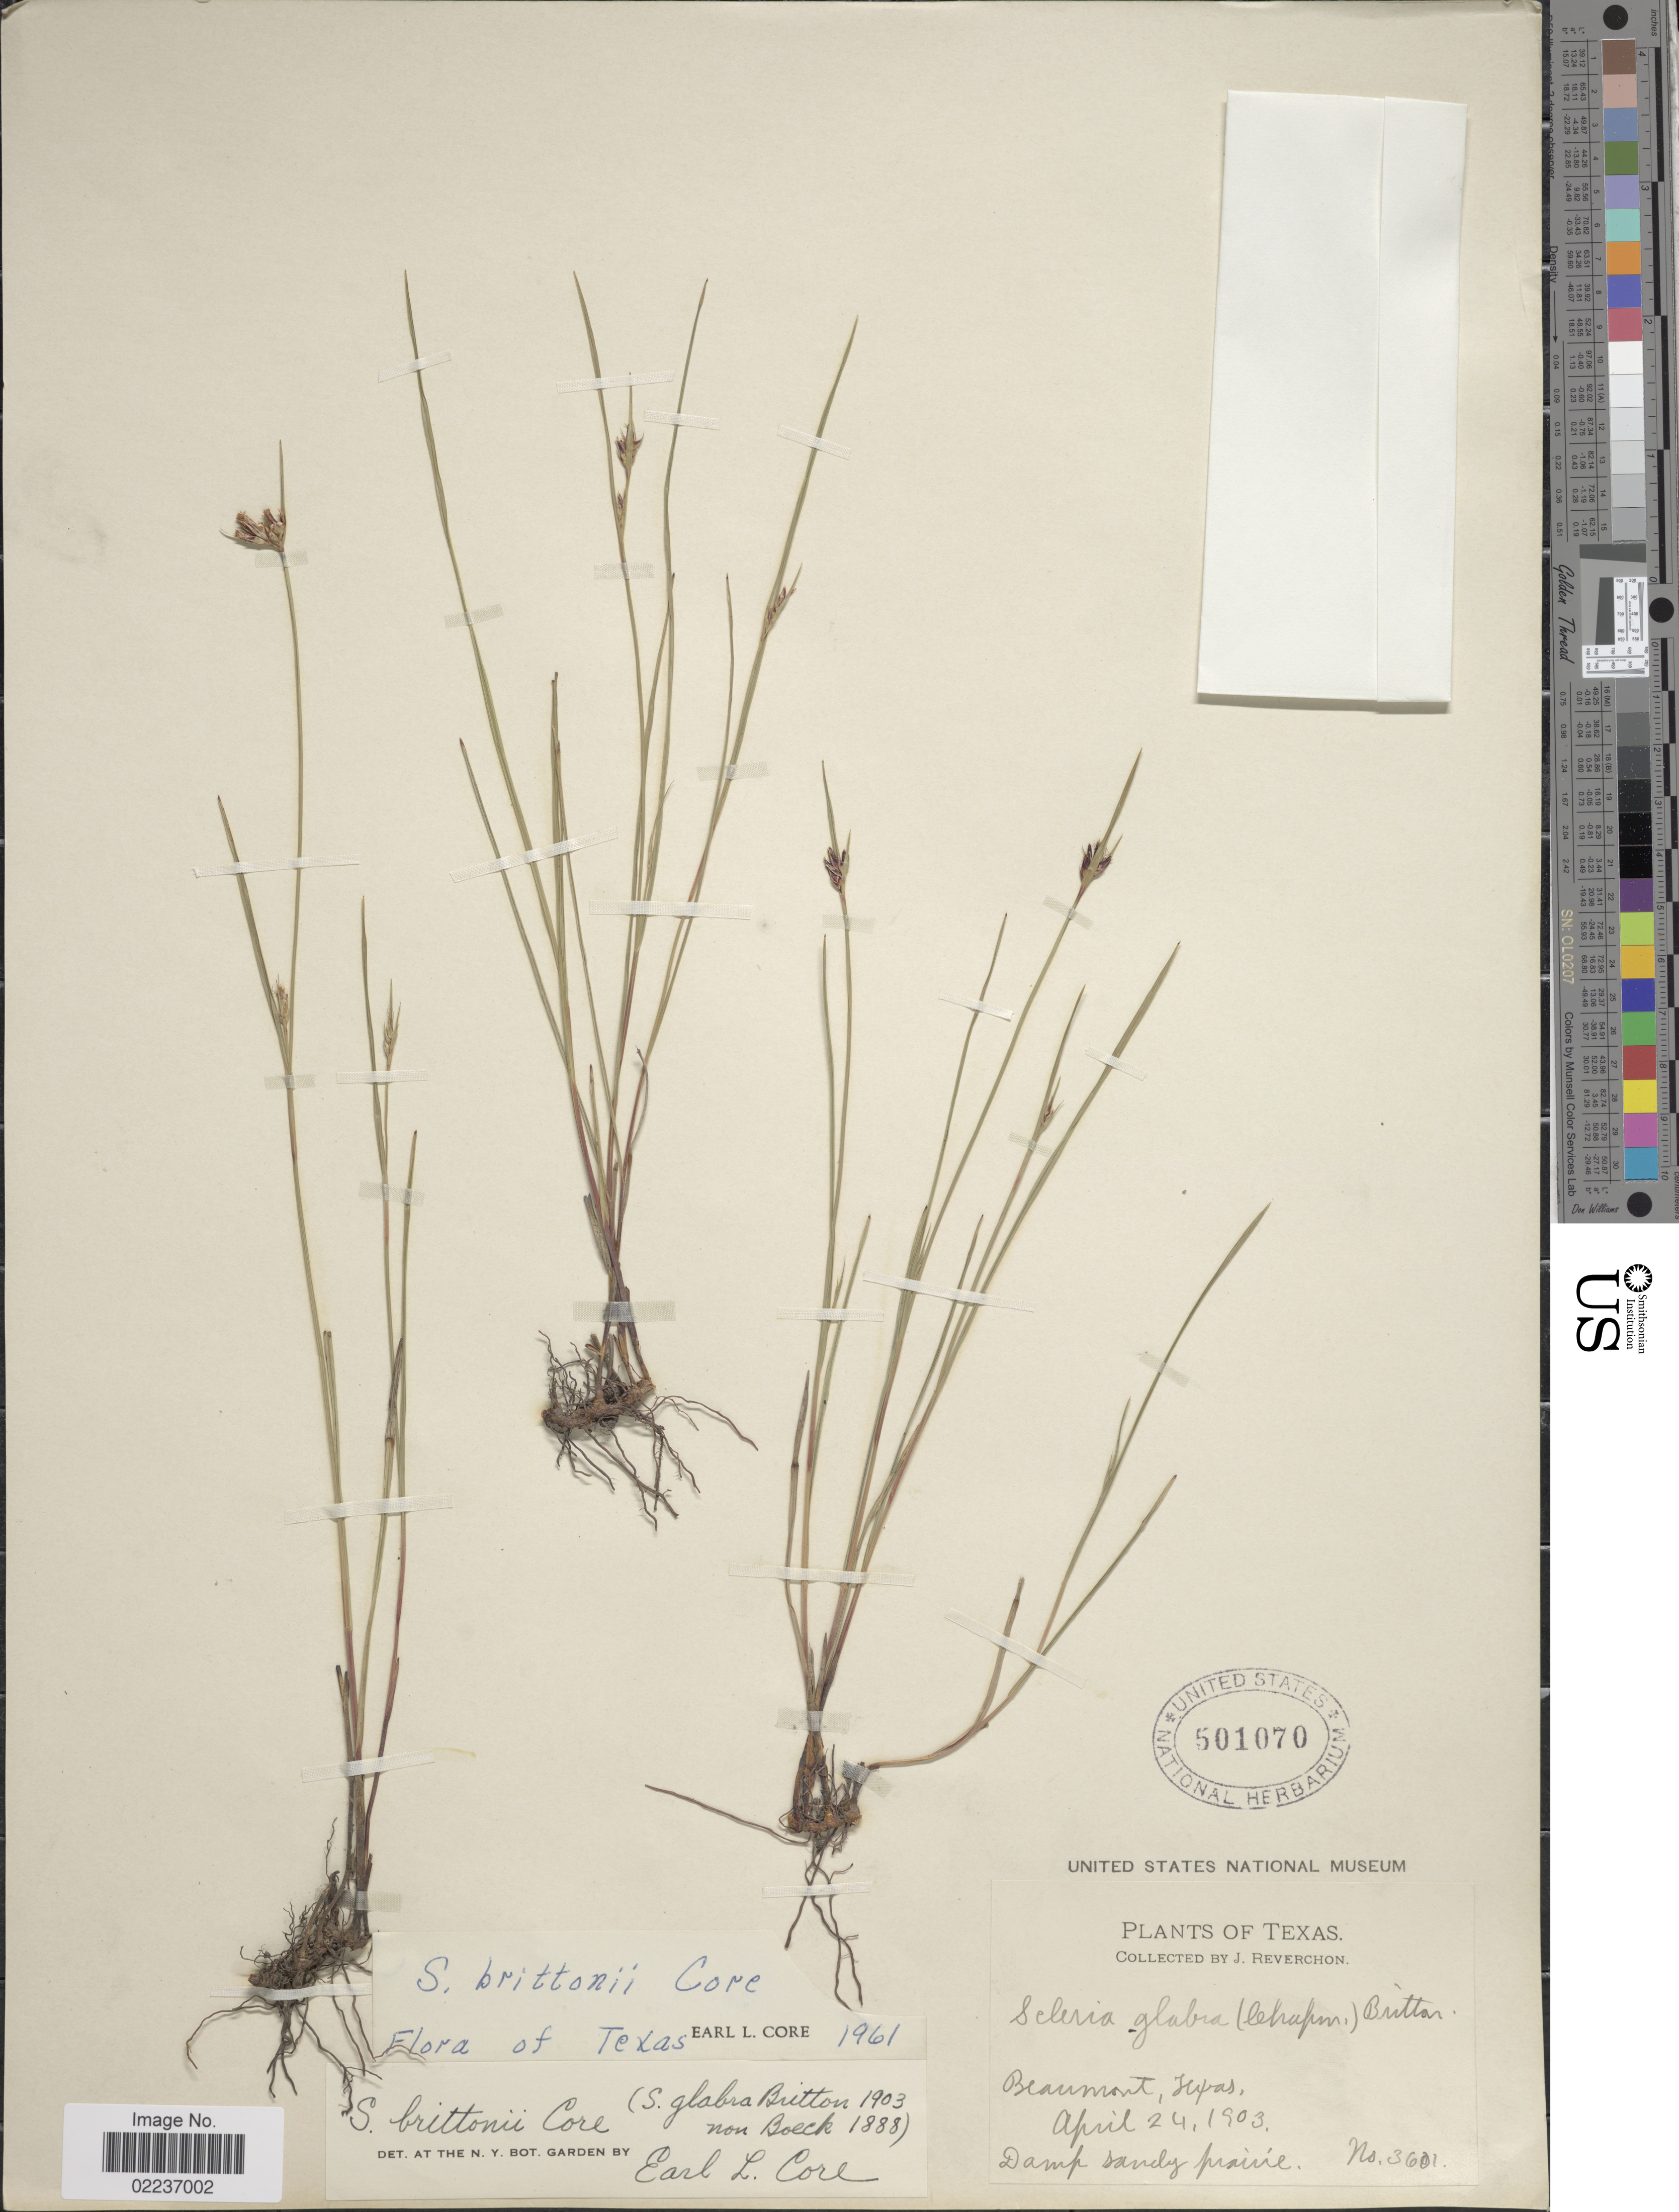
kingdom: Plantae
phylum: Tracheophyta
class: Liliopsida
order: Poales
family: Cyperaceae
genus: Scleria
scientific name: Scleria brittonii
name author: Core ex Small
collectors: J. Reverchon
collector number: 3601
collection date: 1903-04-24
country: United States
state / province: Texas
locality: Beaumont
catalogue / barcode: US 501070